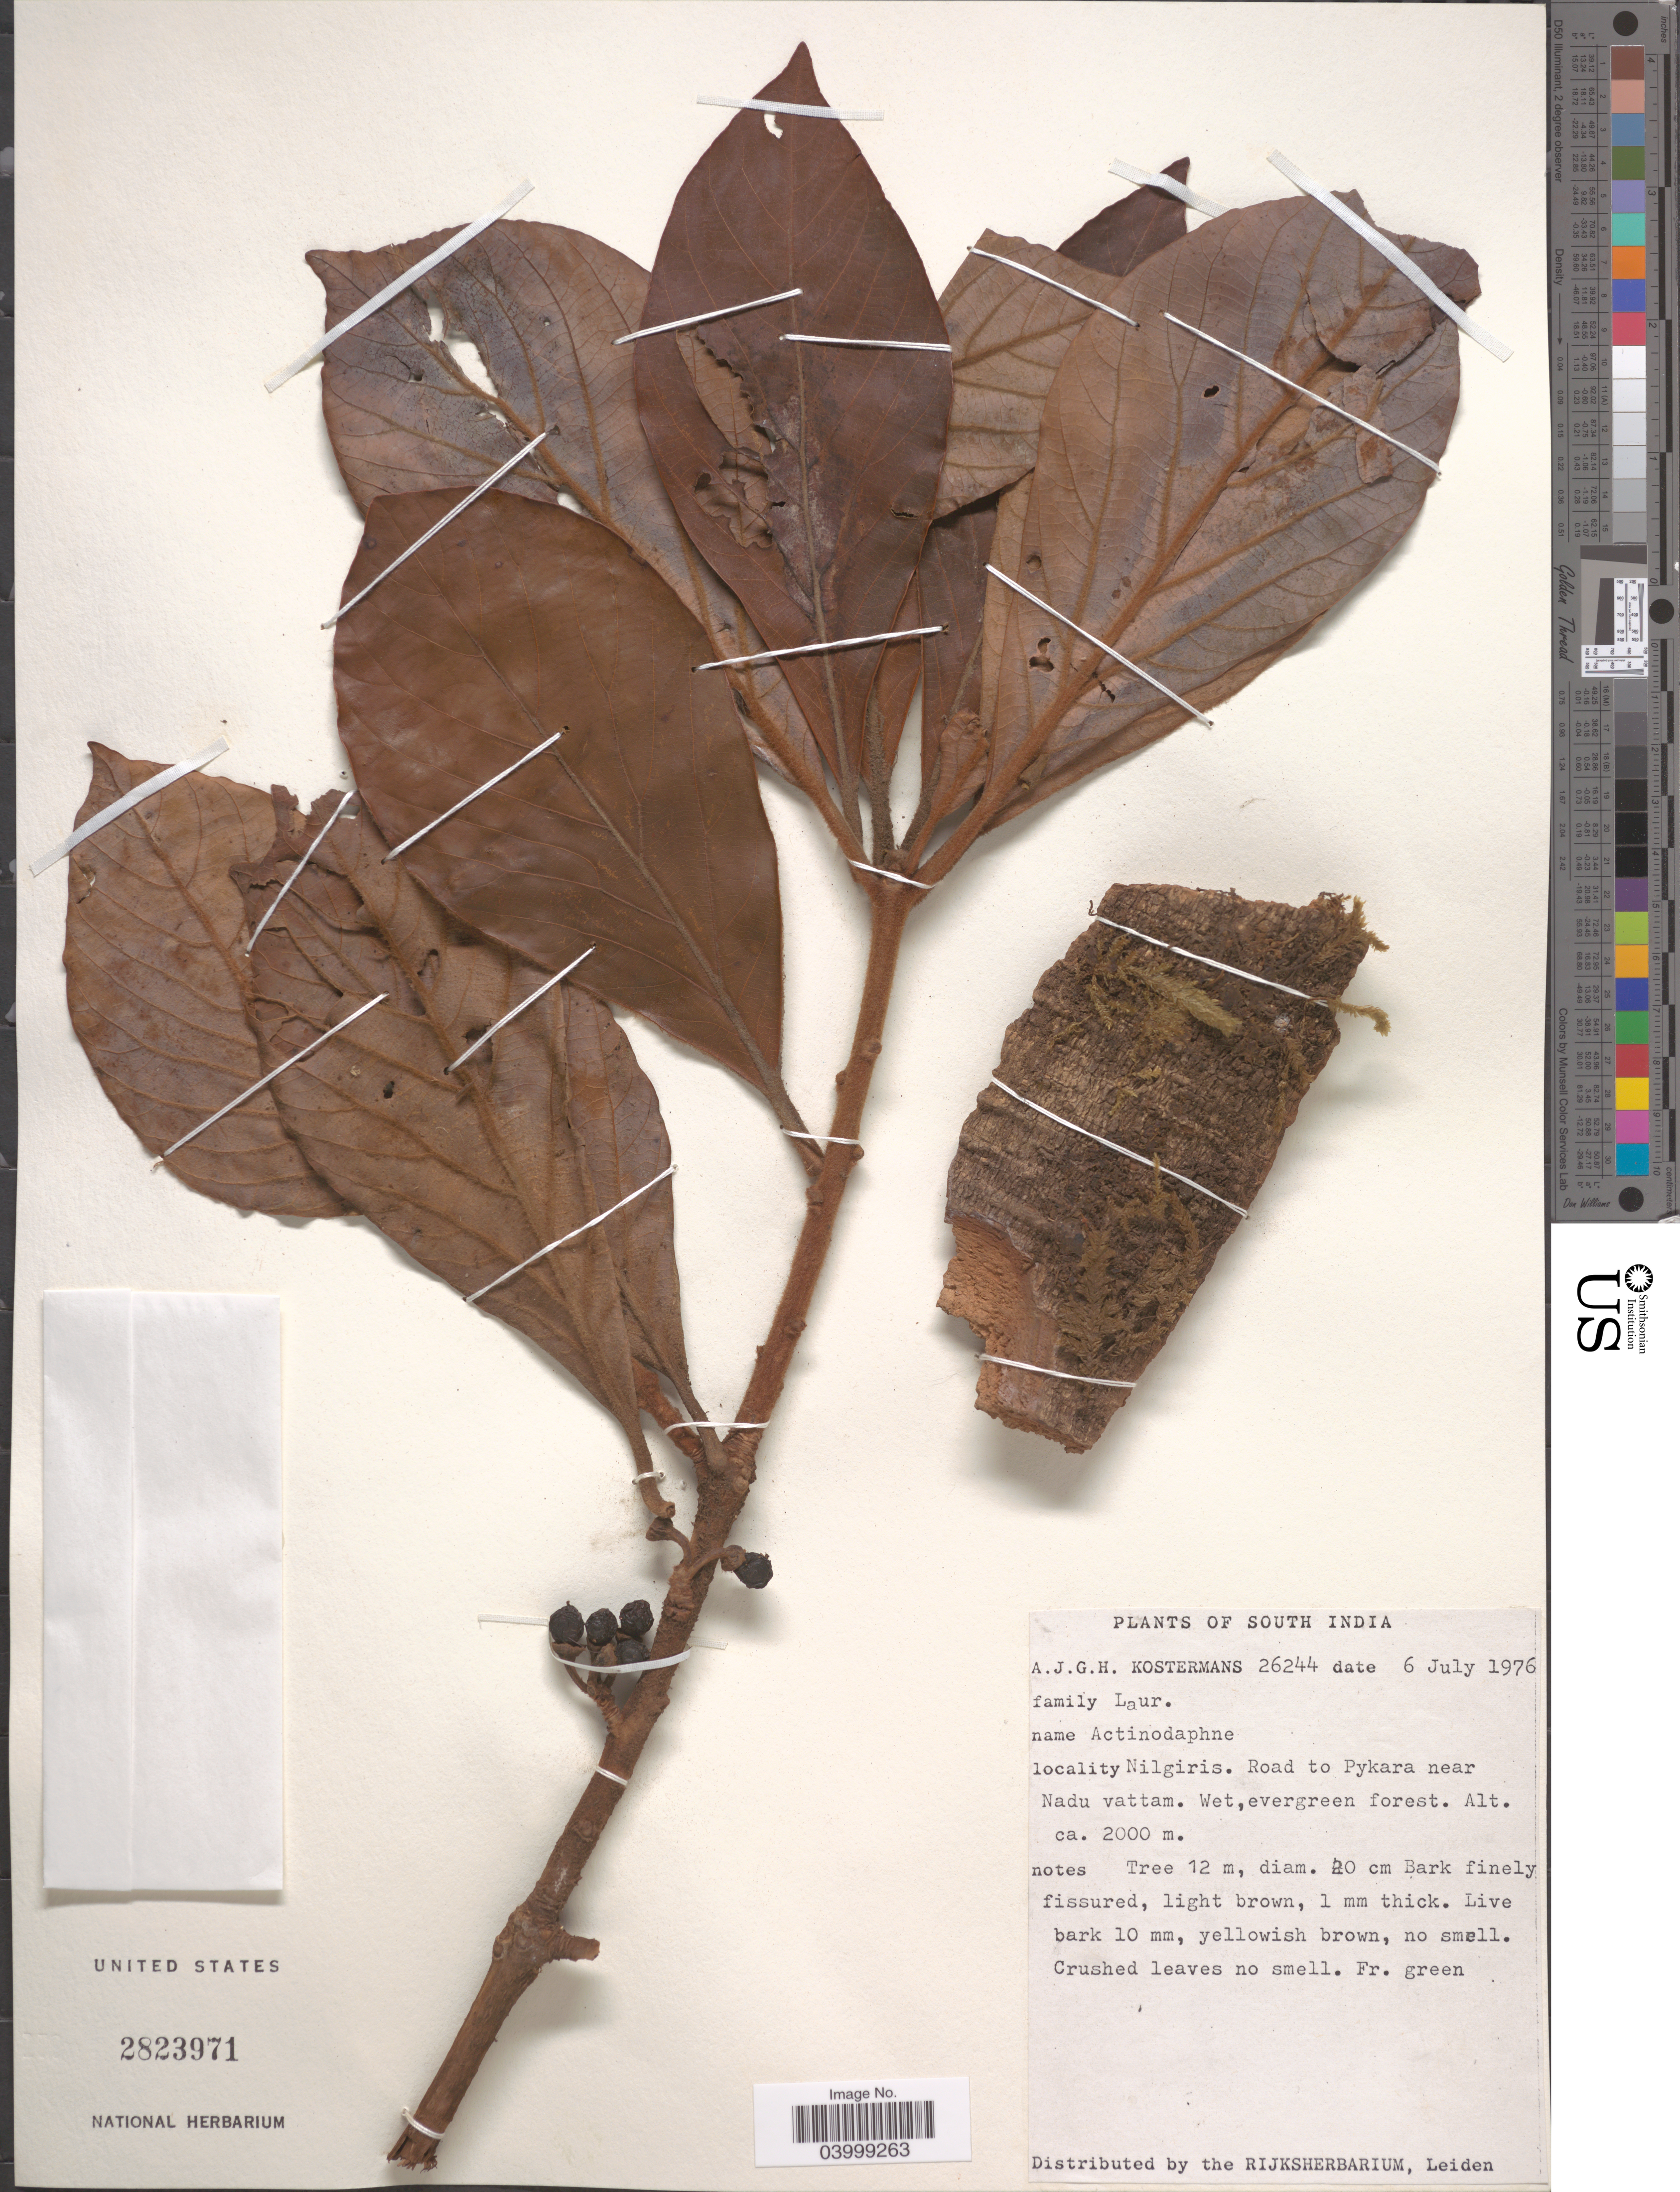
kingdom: Plantae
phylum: Tracheophyta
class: Magnoliopsida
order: Laurales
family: Lauraceae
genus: Actinodaphne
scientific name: Actinodaphne sp.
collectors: A. J. G. Kostermans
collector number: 26244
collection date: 1976-07-06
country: India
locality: South India. Nilgiris. Road to Pykara near Nadu vattam.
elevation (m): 2000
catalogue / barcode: US 2823971